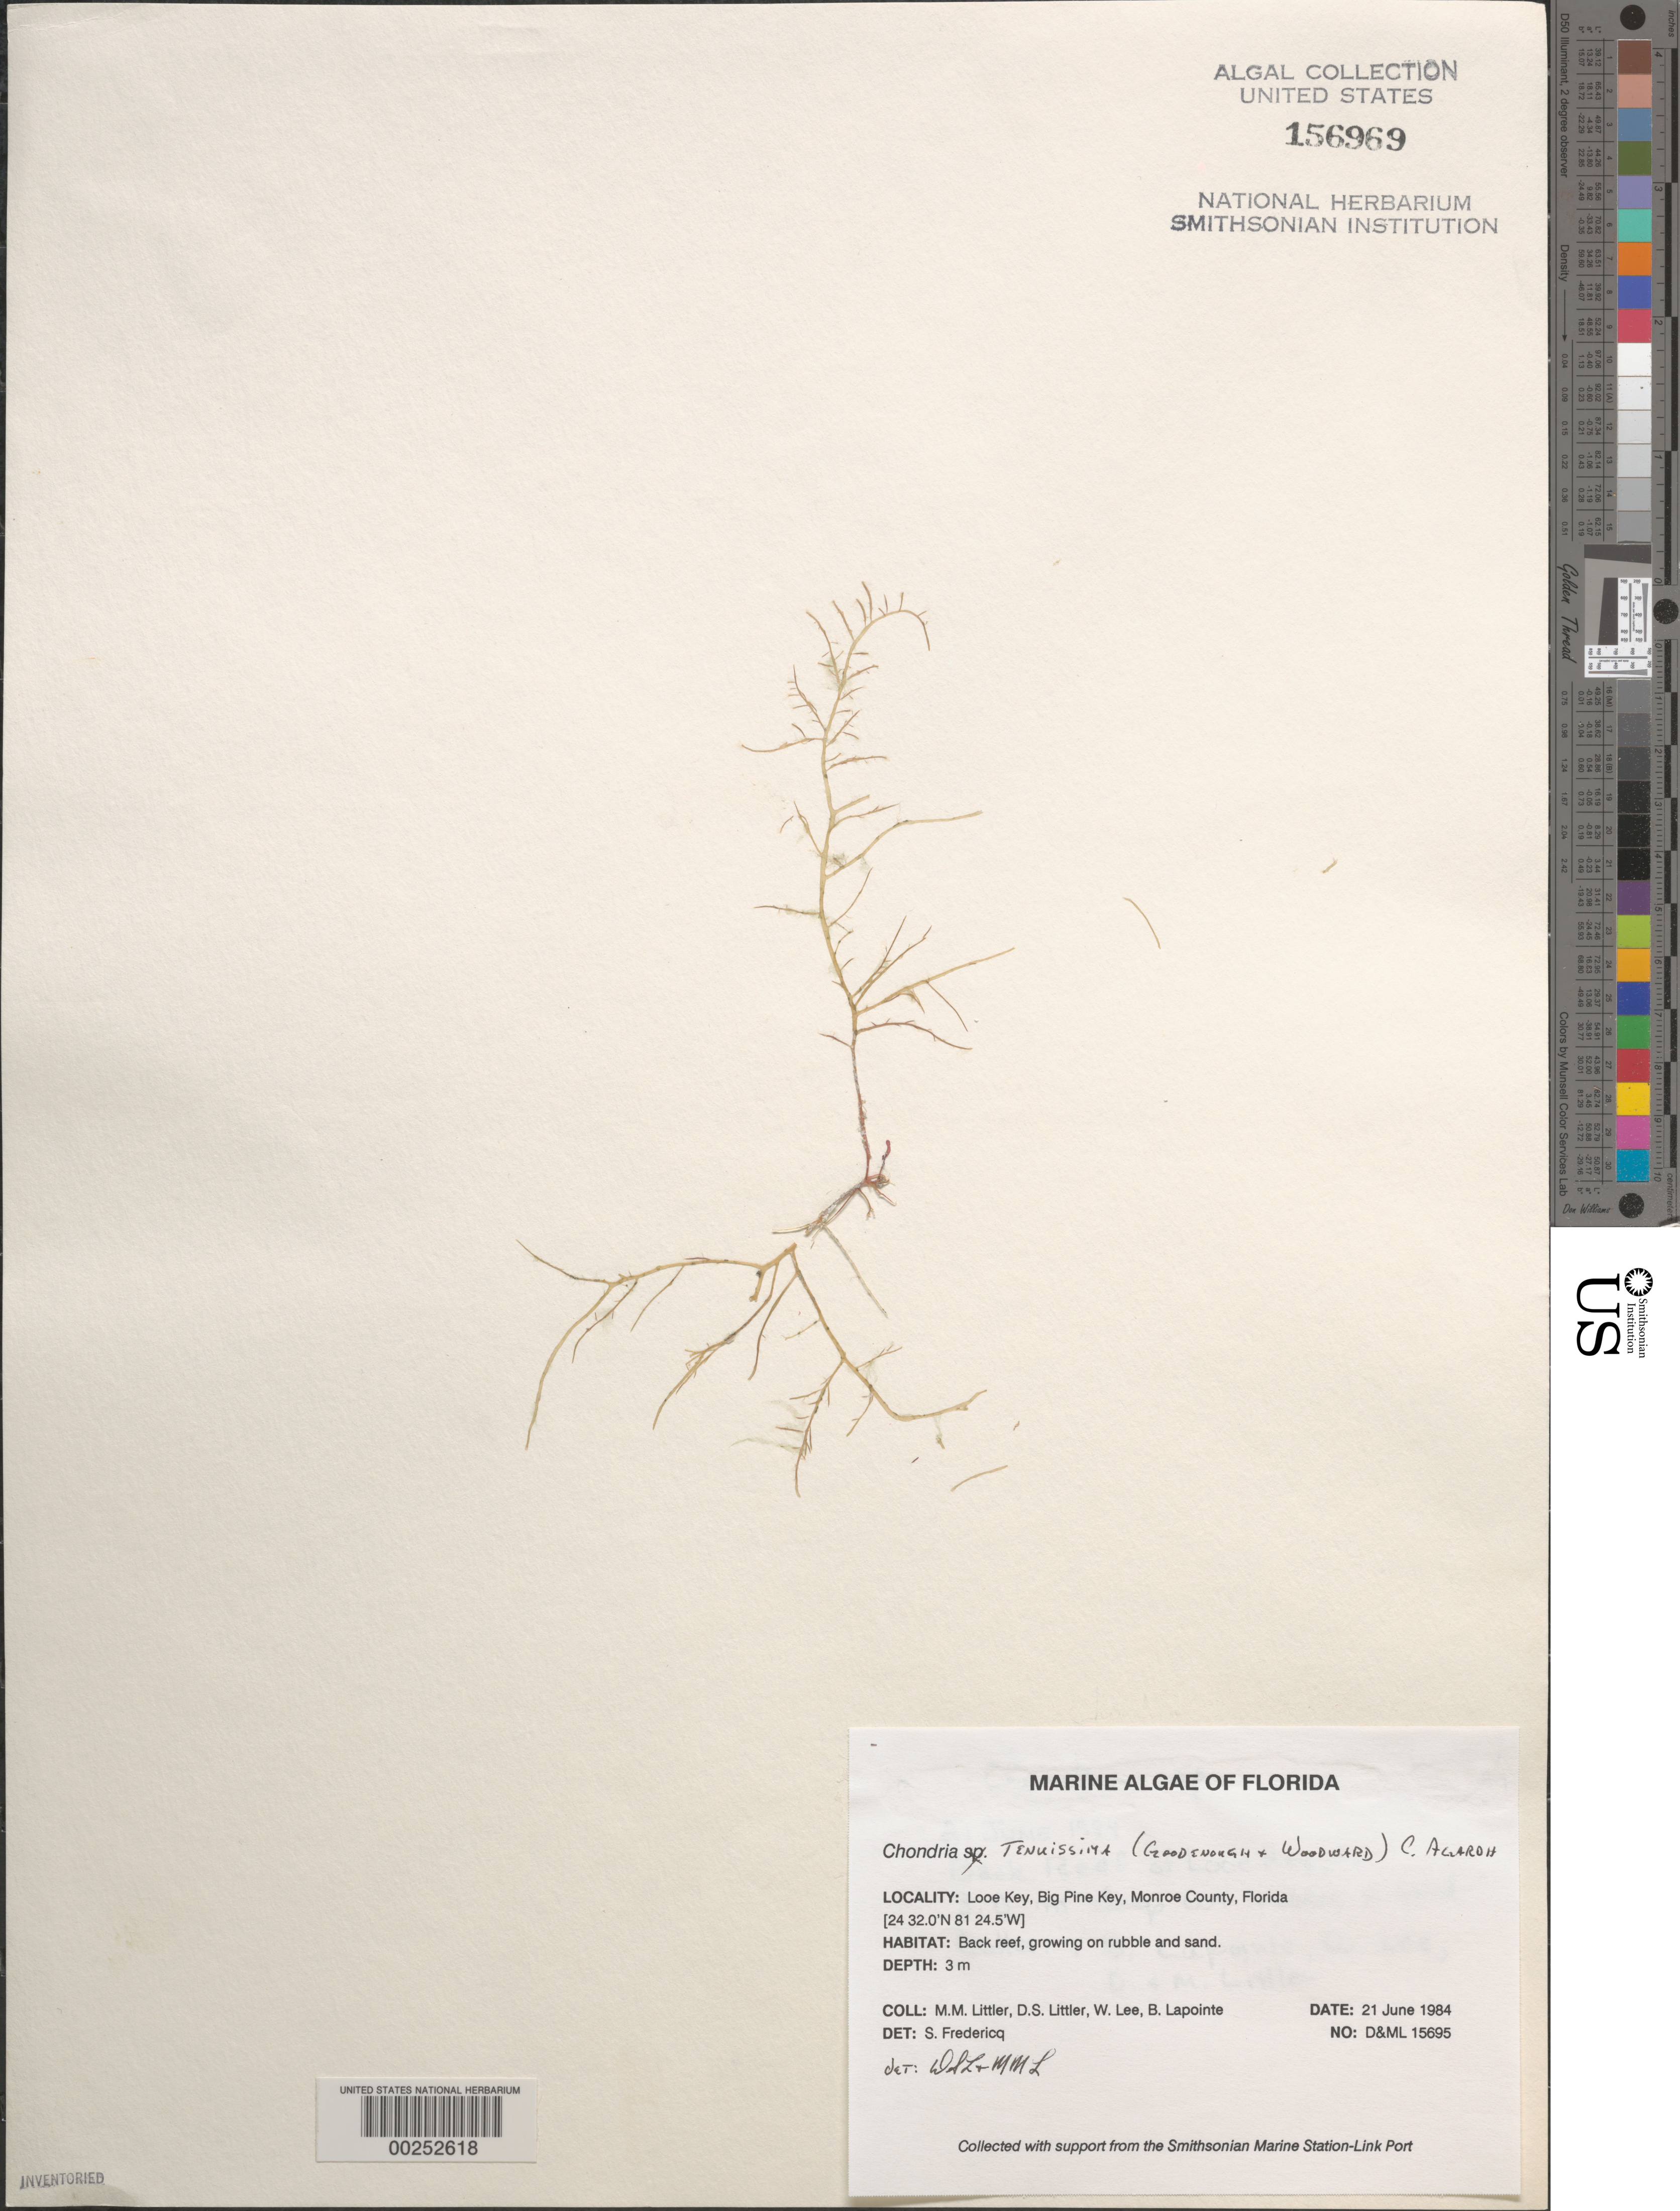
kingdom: Plantae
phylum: Rhodophyta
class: Florideophyceae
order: Ceramiales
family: Rhodomelaceae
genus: Chondria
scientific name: Chondria capillaris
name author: M.J. Wynne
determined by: Algae name updating Project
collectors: M. M. Littler, D. S. Littler, W. Lee & B. Lapointe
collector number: D&ML 15695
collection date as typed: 21 Jun 1984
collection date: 1984-06-21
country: United States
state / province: Florida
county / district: Monroe County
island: Looe Key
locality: Looe Key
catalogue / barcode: US 156969